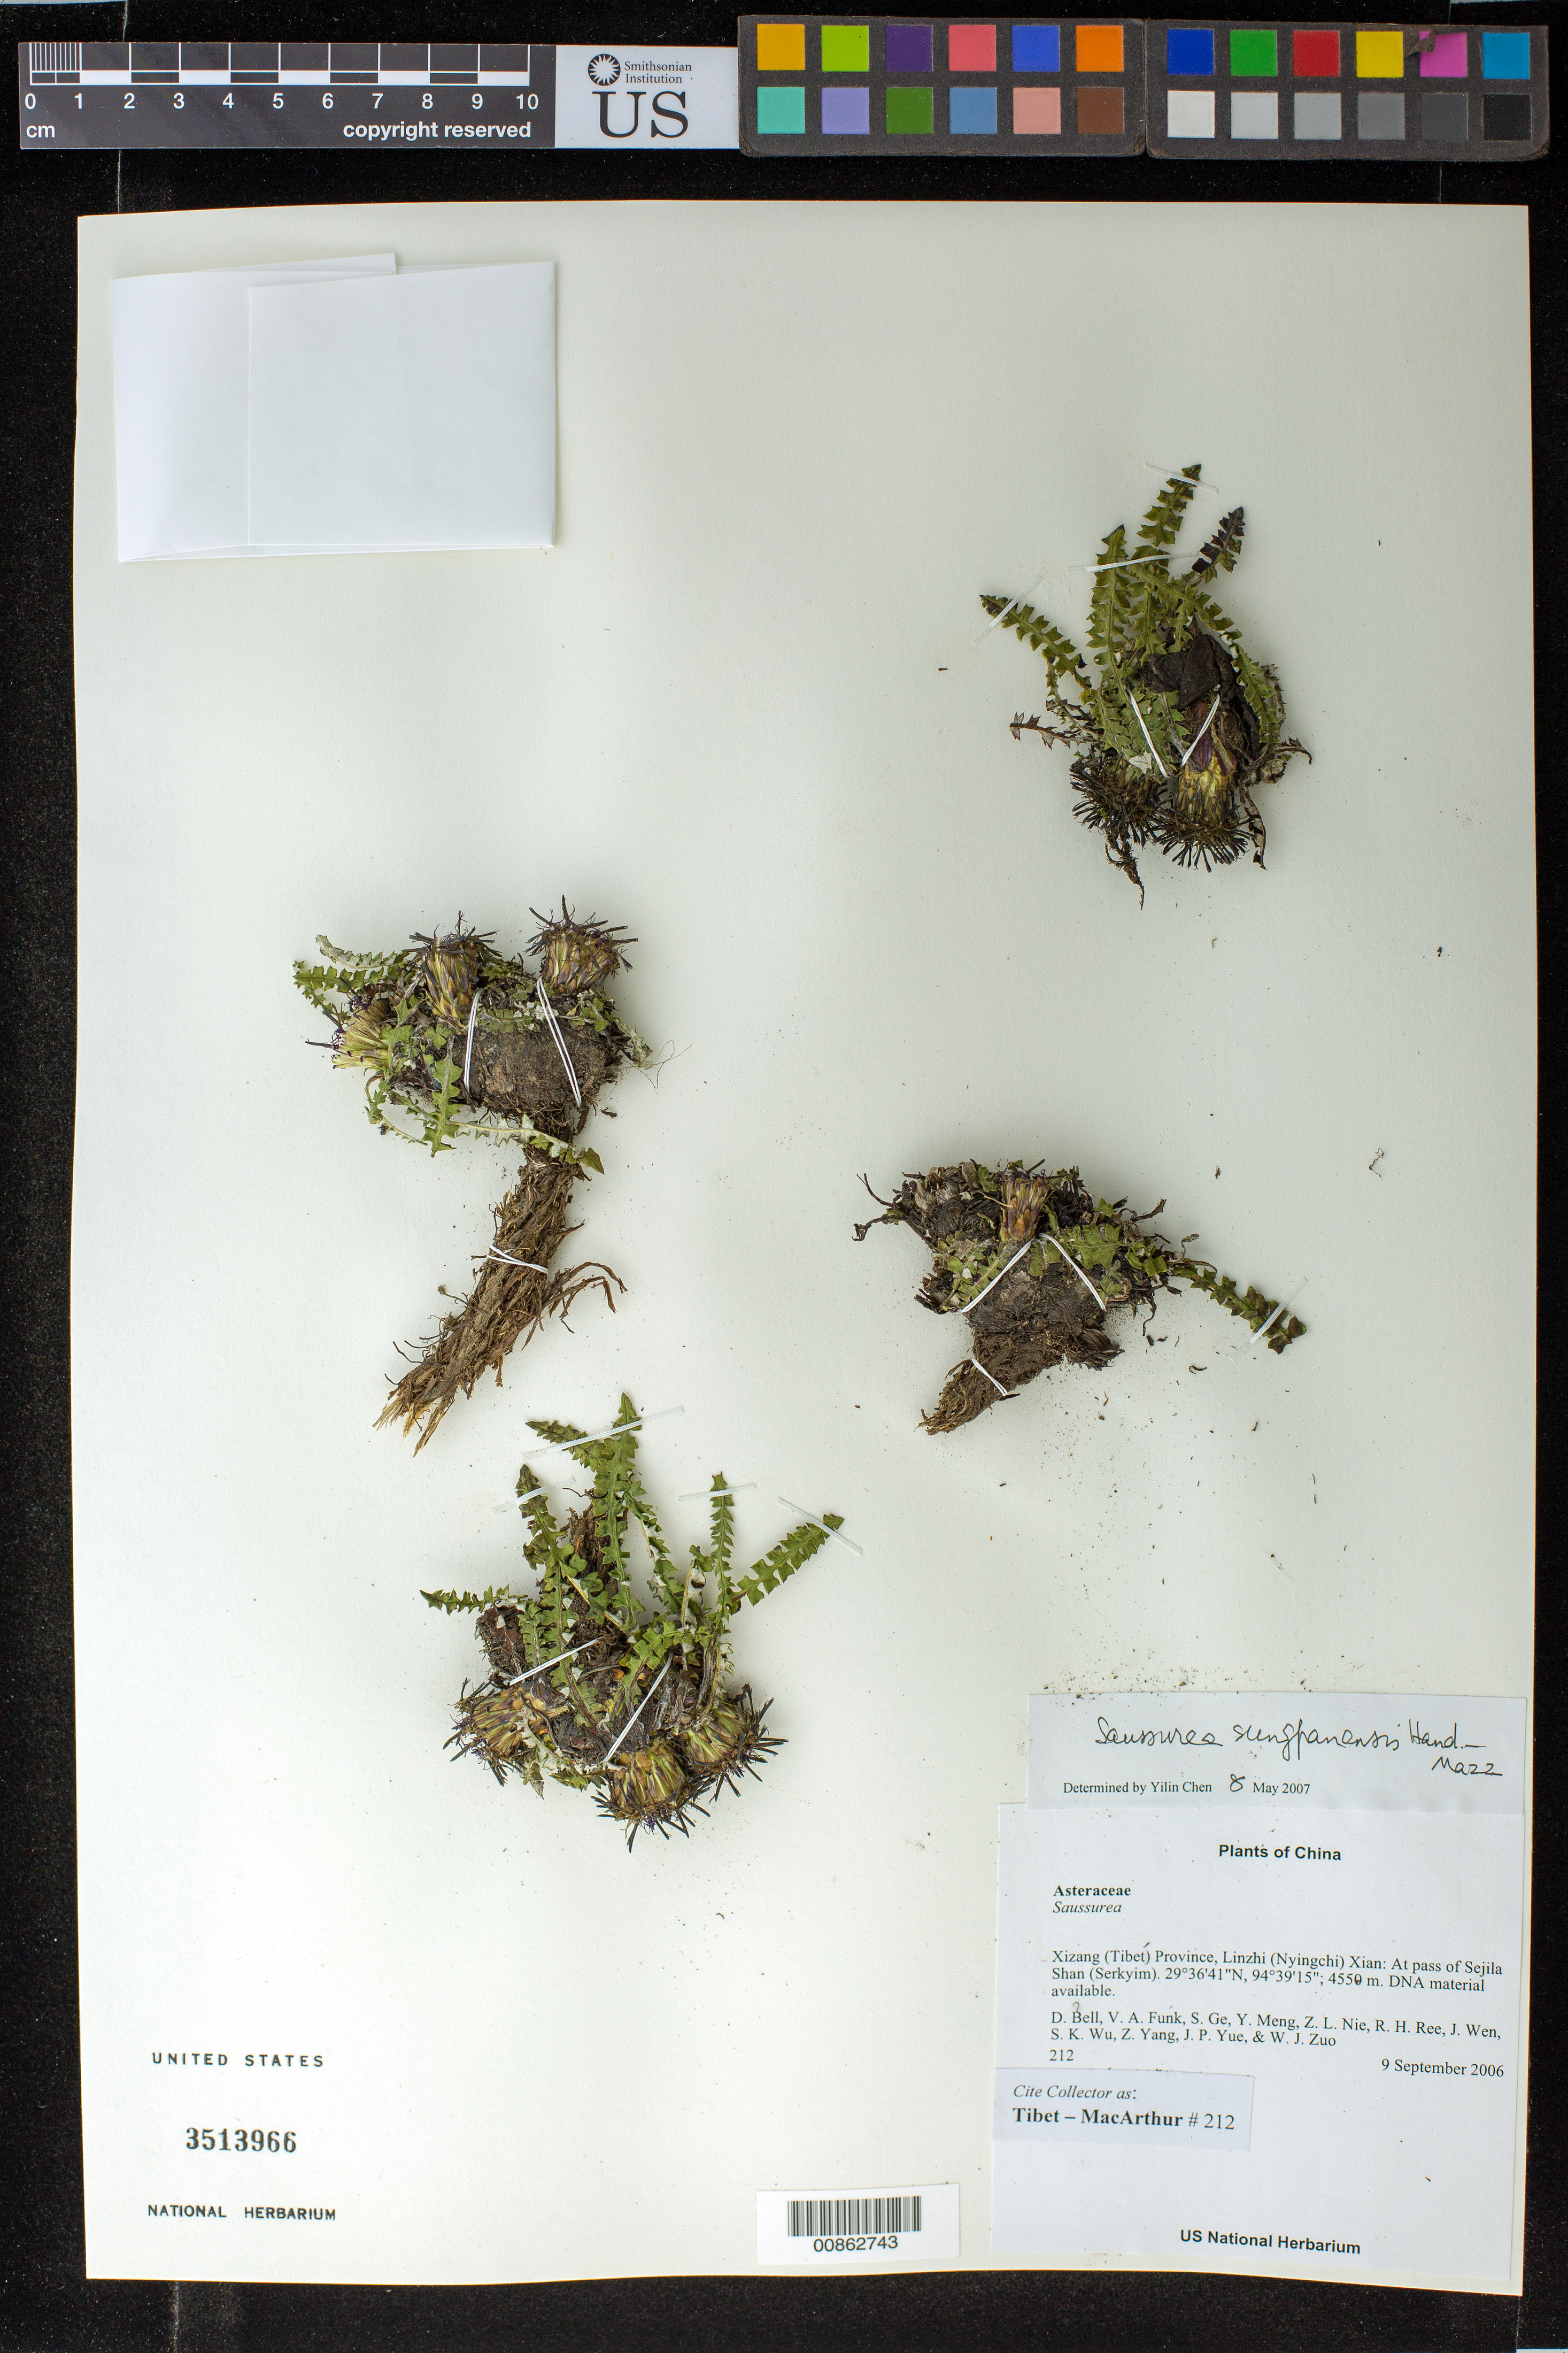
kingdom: Plantae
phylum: Tracheophyta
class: Magnoliopsida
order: Asterales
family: Asteraceae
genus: Saussurea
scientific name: Saussurea leontodontoides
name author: (DC.) Sch. Bip.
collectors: Tibet-MacArthur, D. A. Bell, V. Funk, S. Ge, Y. Meng, Z. Nie, R. Ree, J. Wen, S. K. Wu, Z. Yang, J. Yue & W. Zuo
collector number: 212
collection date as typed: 09 Sep 2006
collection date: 2006-09-09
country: China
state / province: Xizang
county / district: Linzhi (Nyingchi) Xian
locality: At pass of Sejila Shan (Serkyim).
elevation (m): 4550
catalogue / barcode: US 3513966